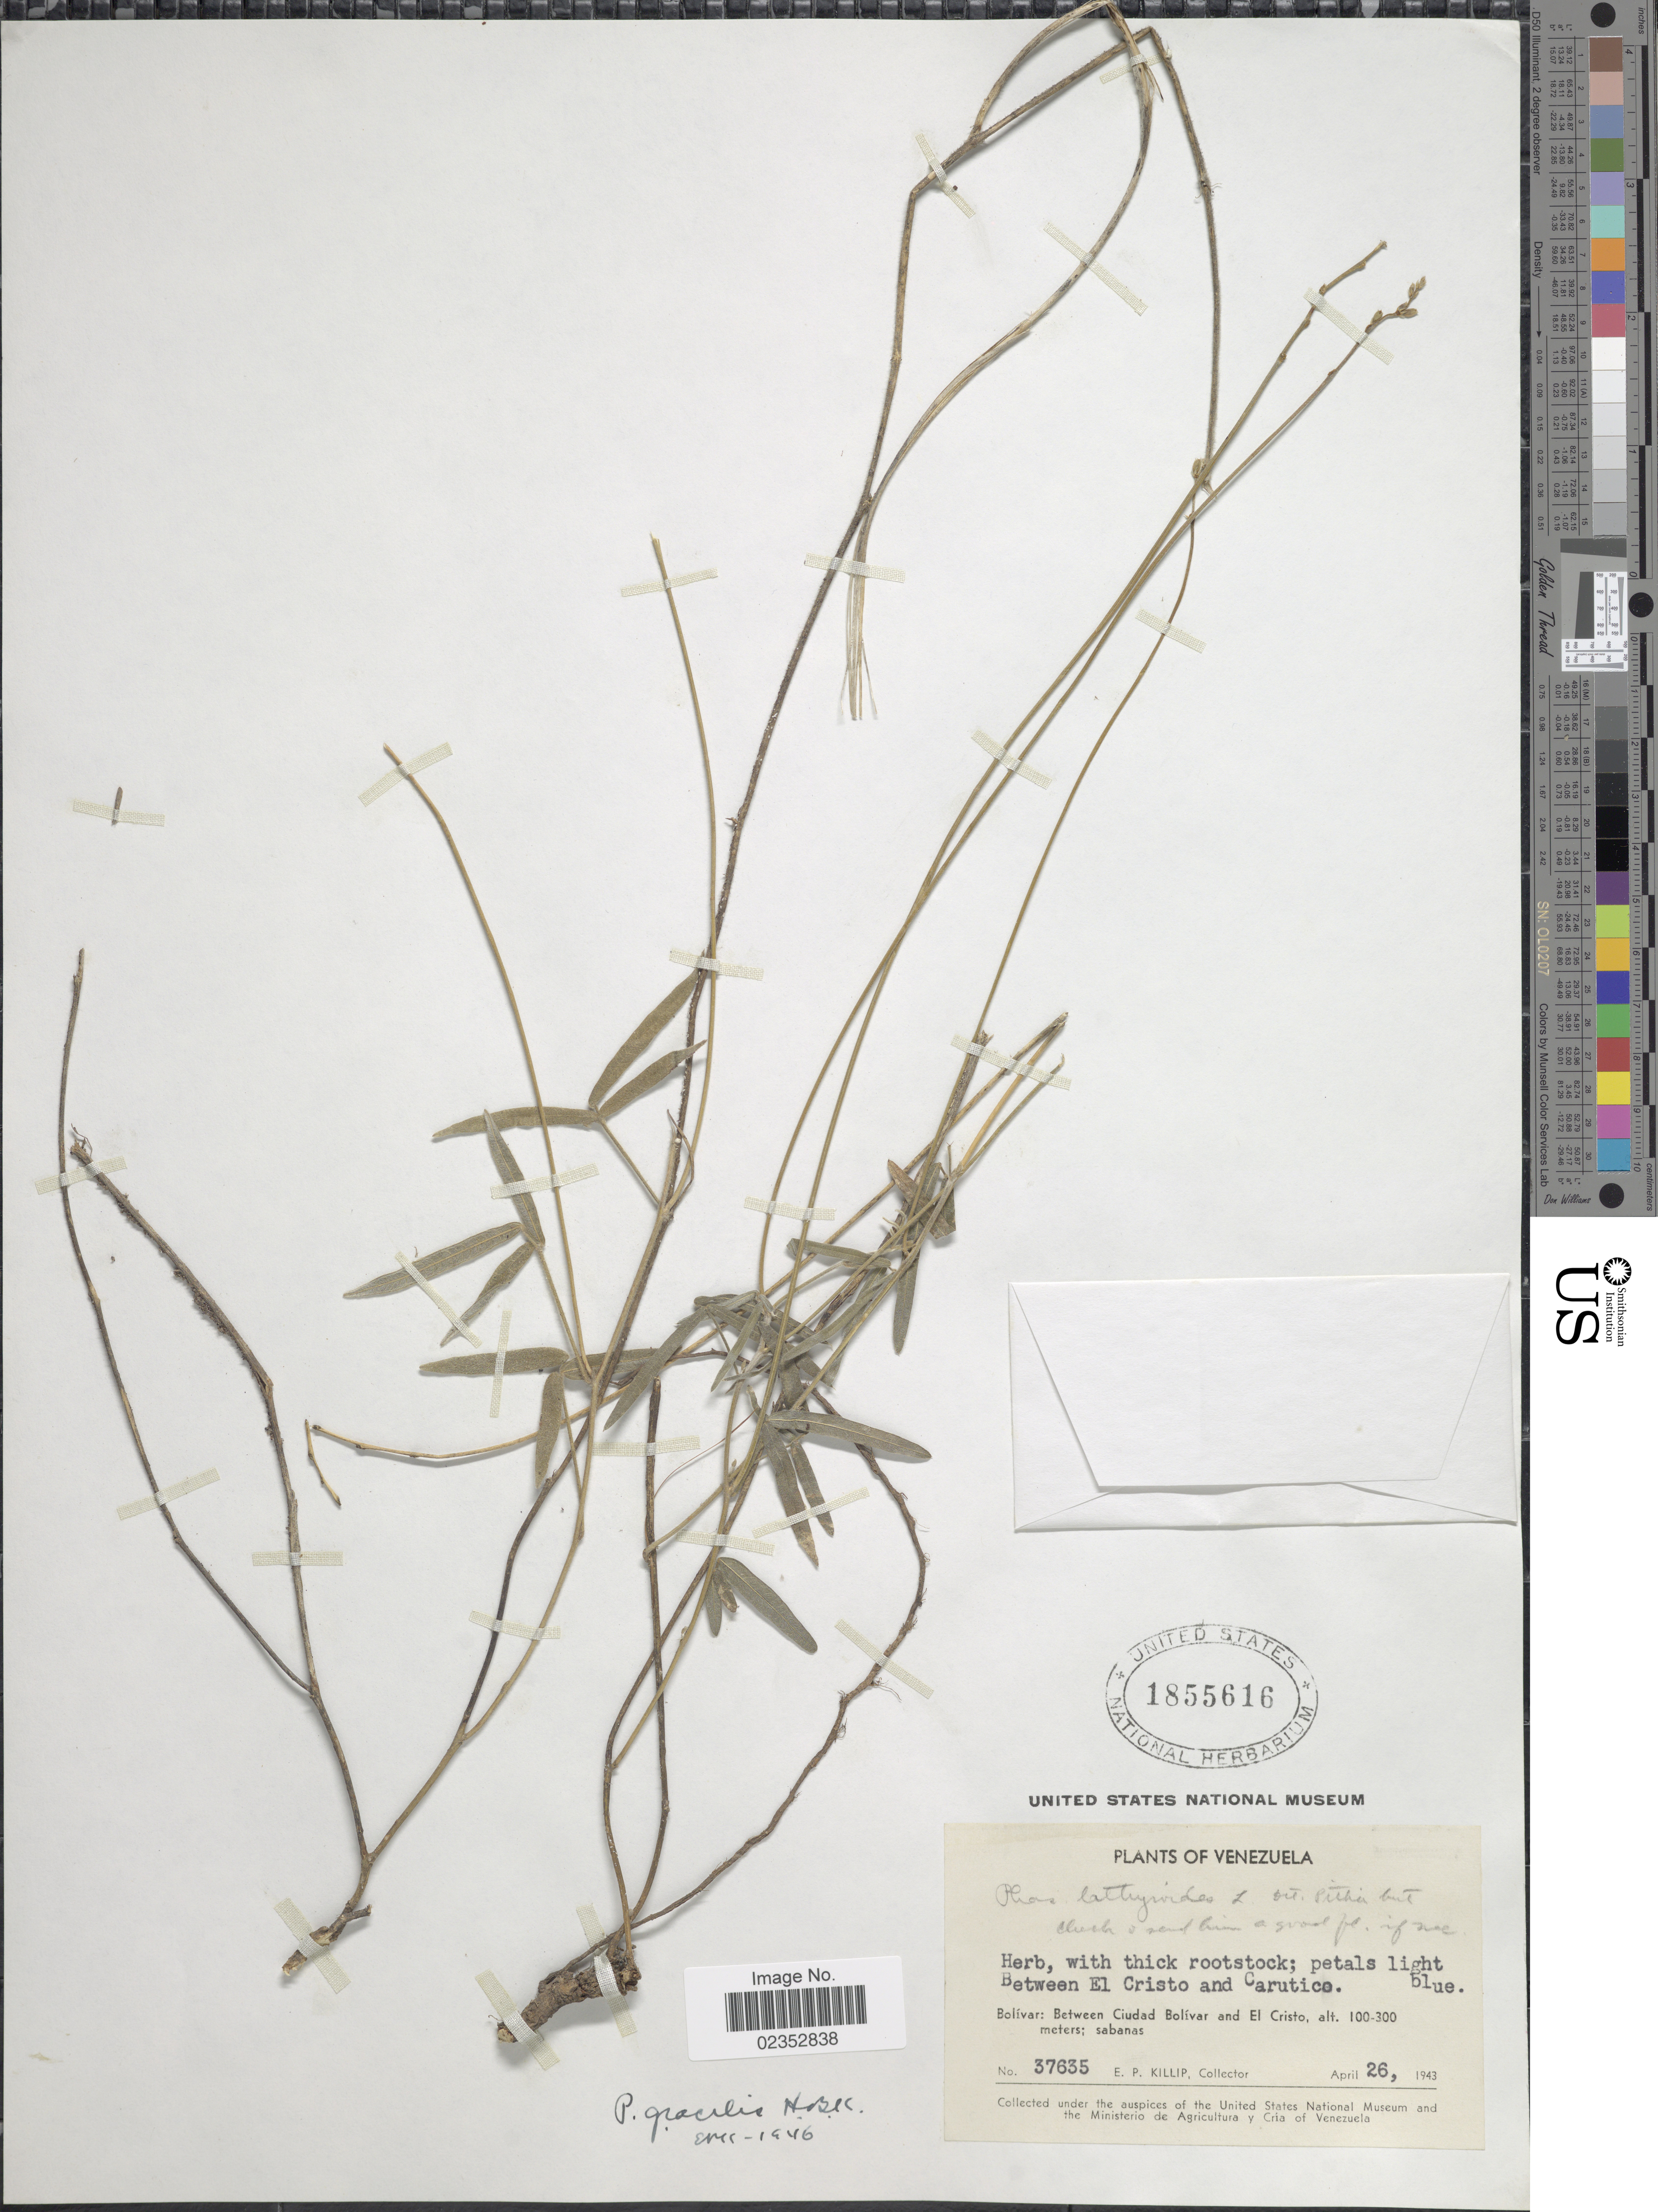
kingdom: Plantae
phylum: Tracheophyta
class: Magnoliopsida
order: Fabales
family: Fabaceae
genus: Macroptilium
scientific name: Macroptilium gracile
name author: (Poepp. ex Benth.) Urb.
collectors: E. P. Killip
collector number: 37635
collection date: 1943-04-26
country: Venezuela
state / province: Bolivar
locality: Between El Cristo and Carutico, Between Ciudad Bolívar and El Cristo; sabanas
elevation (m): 100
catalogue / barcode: US 1855616